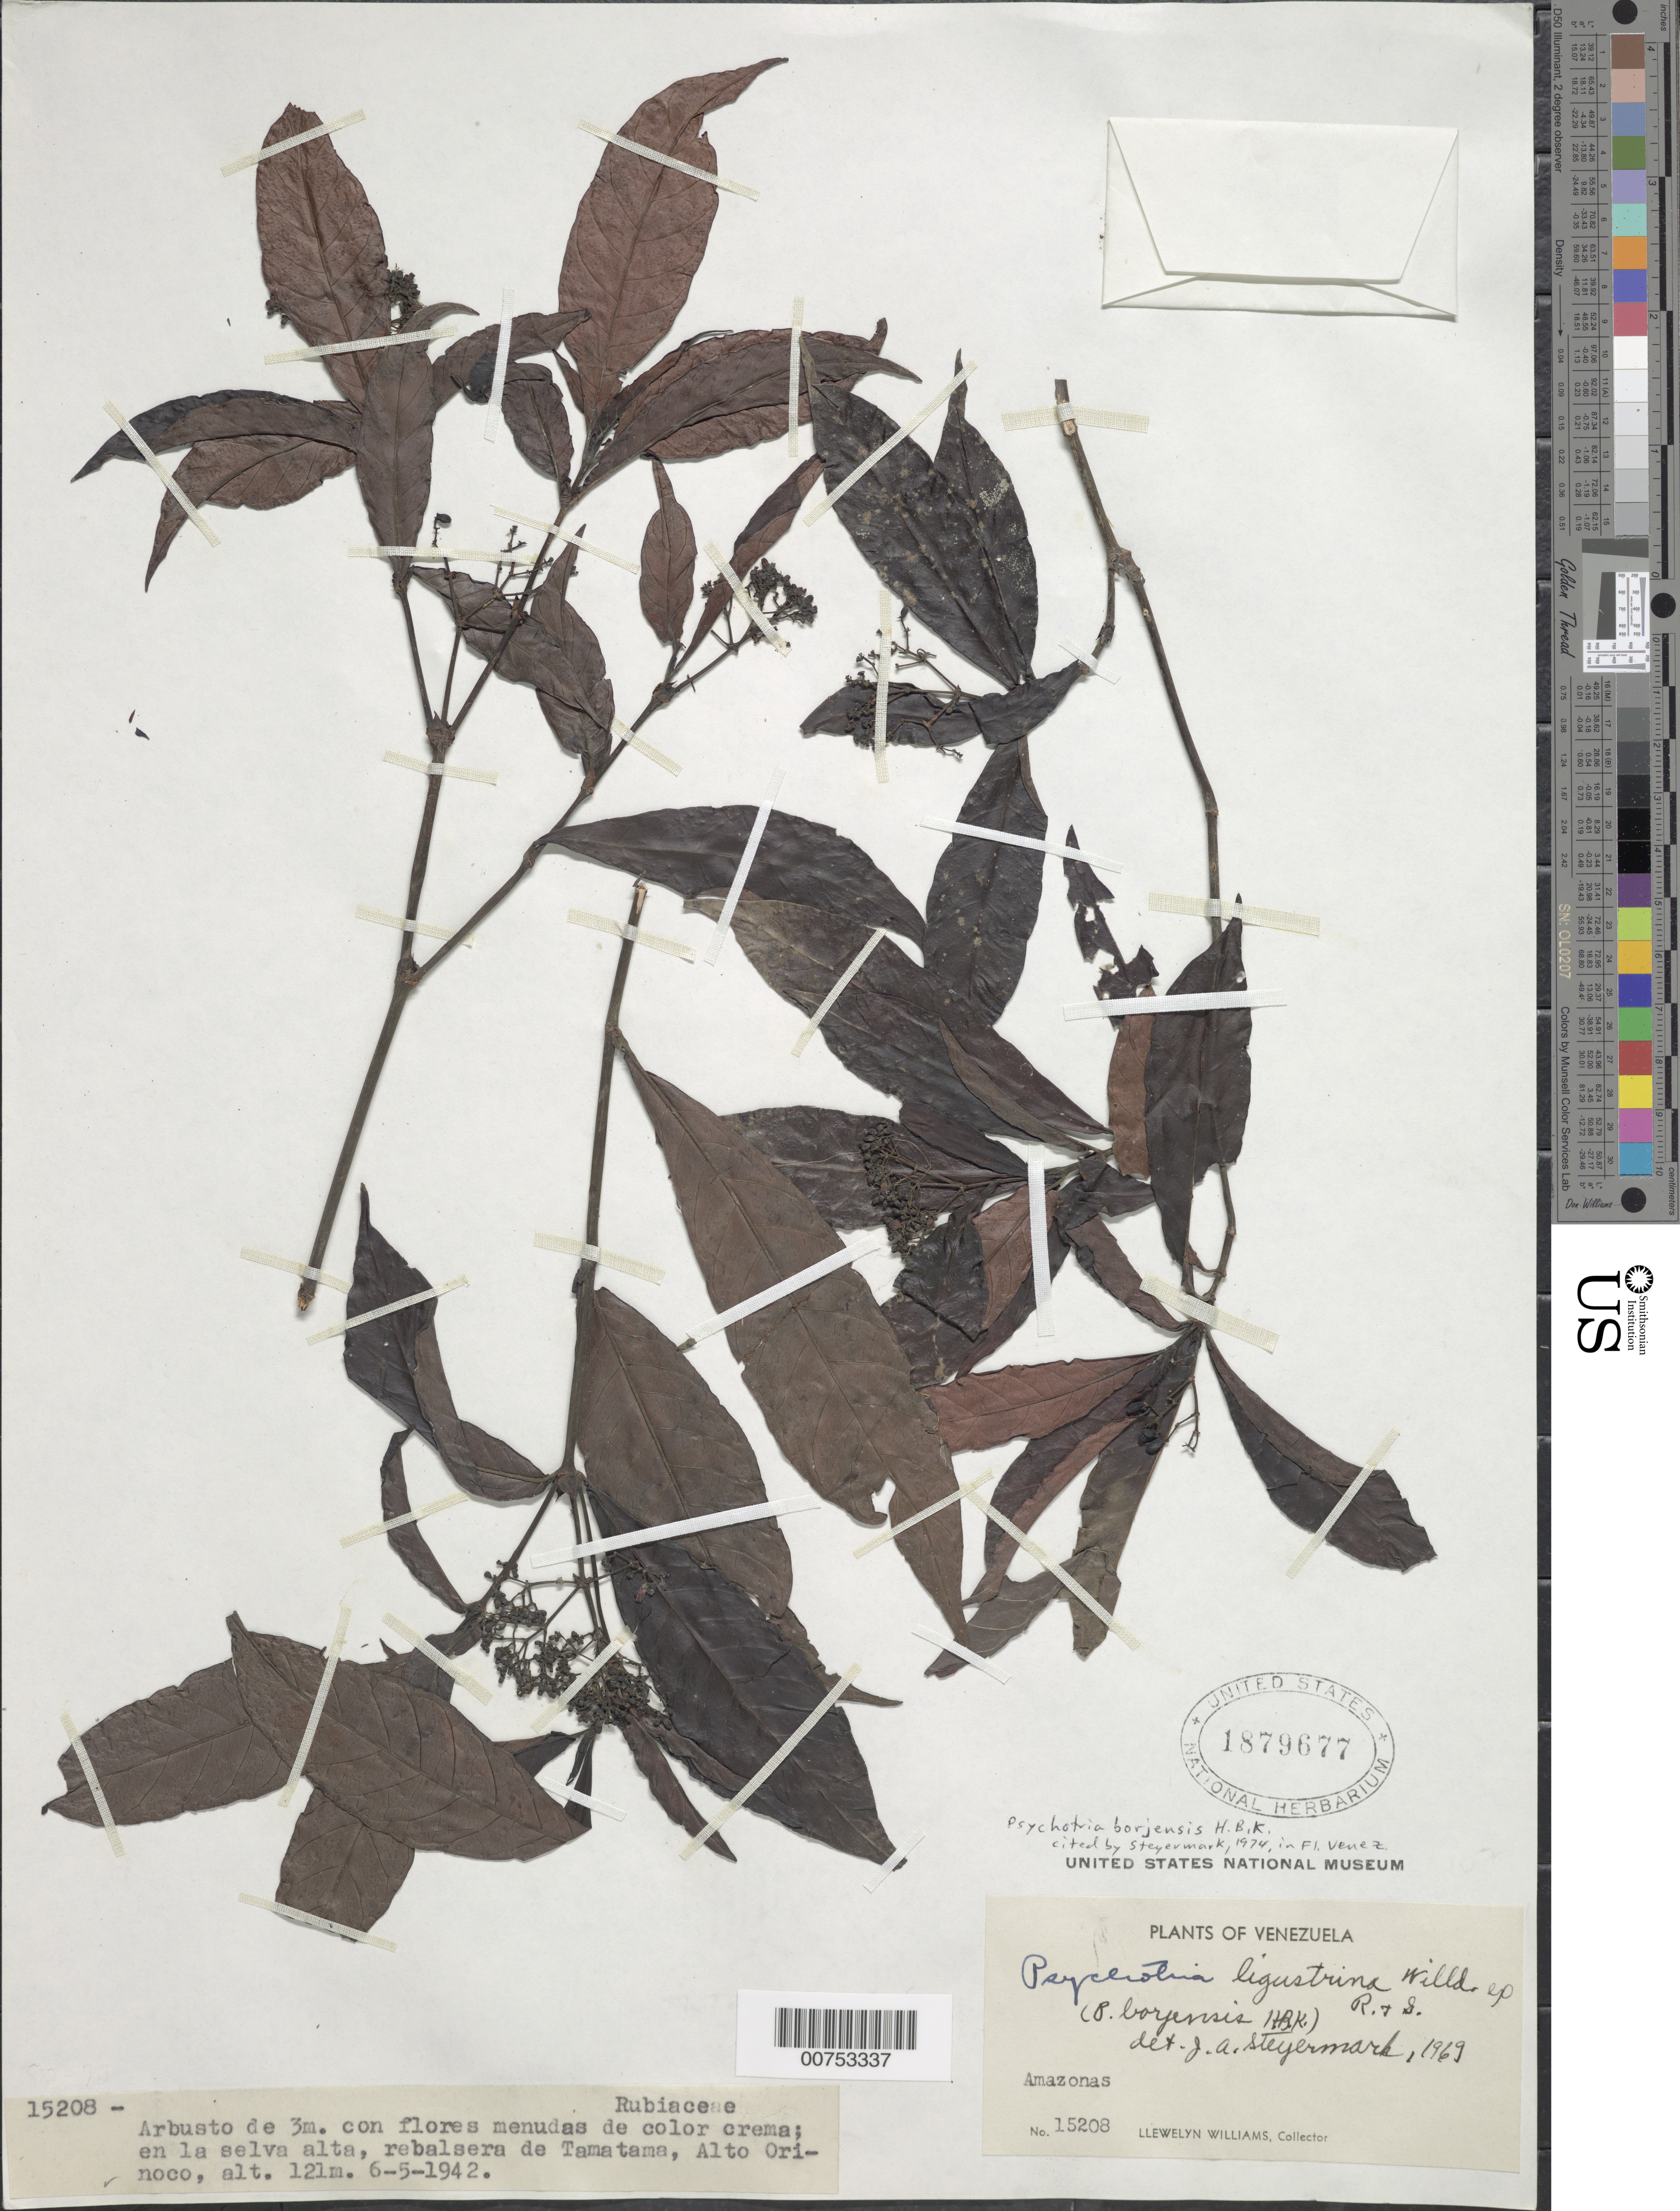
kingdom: Plantae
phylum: Tracheophyta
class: Magnoliopsida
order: Gentianales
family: Rubiaceae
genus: Psychotria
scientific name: Psychotria borjensis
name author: Kunth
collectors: Ll. Williams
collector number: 15208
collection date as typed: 6-May-42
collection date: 1942-05-06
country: Venezuela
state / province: Amazonas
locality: Tamatama, Alto Río Orinoco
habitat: Selva alta, rebalsera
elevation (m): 121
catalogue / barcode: US 1879677